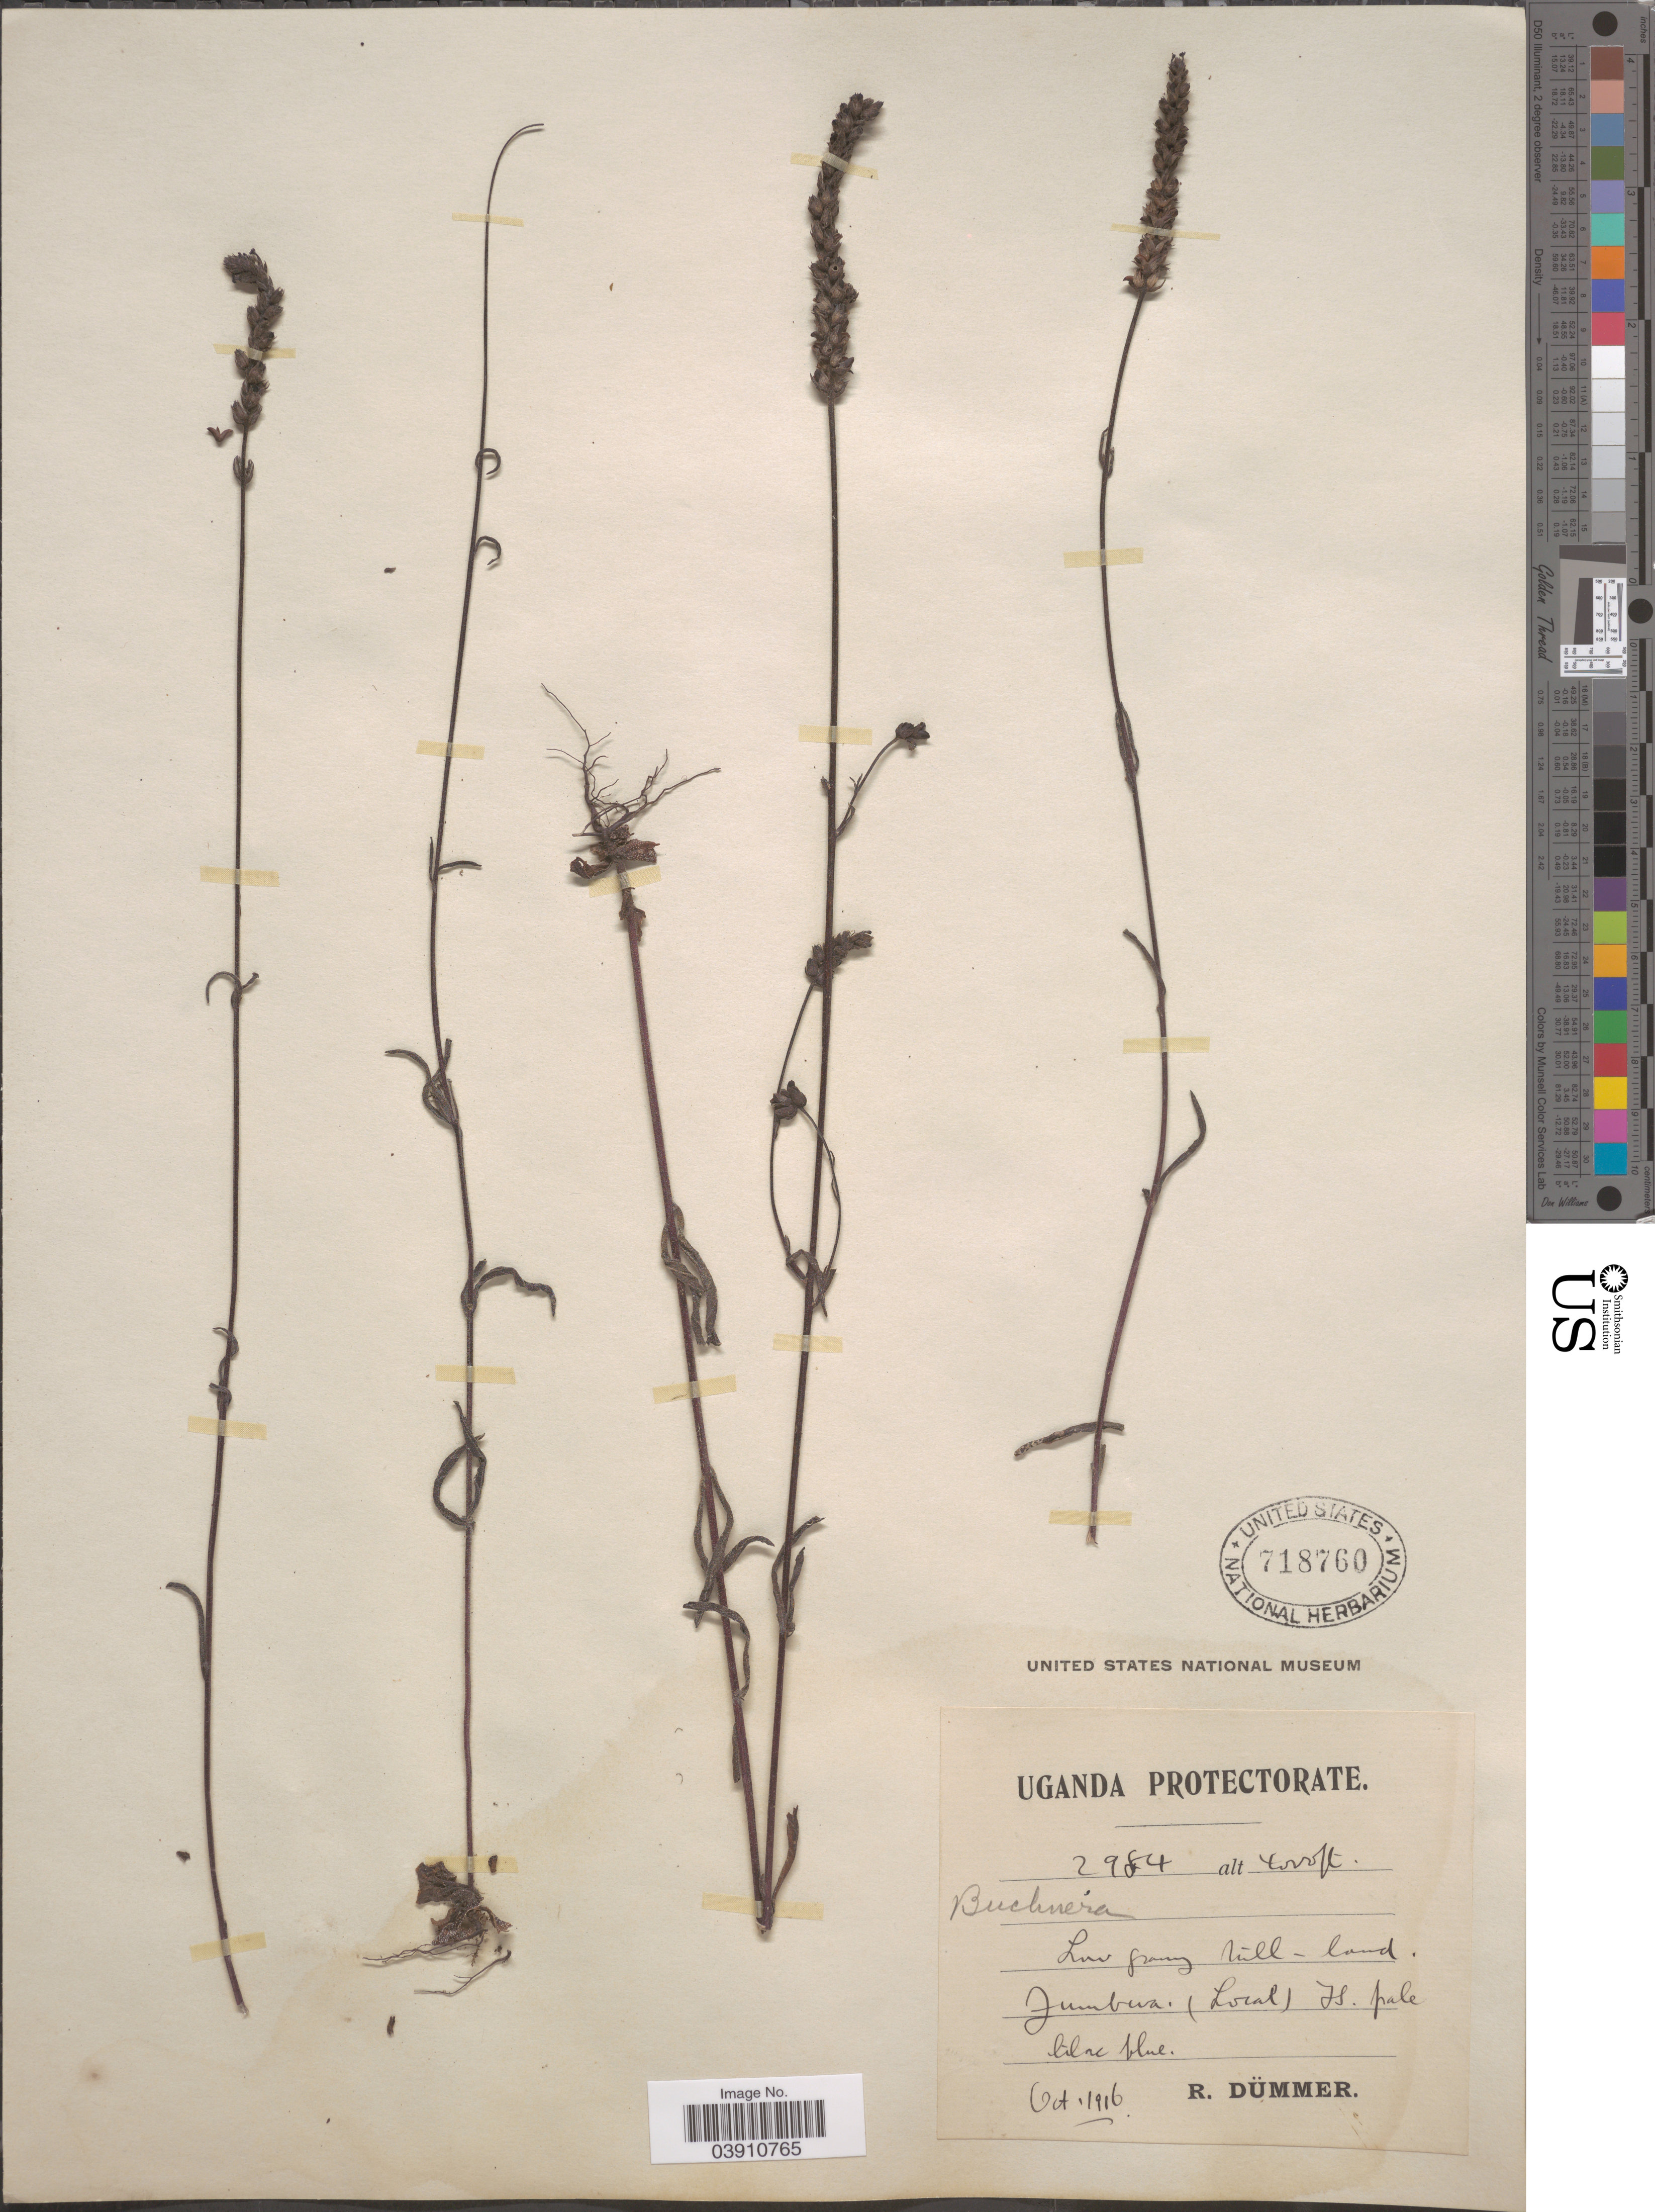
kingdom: Plantae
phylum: Tracheophyta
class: Magnoliopsida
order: Lamiales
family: Orobanchaceae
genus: Buchnera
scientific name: Buchnera sp.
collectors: R. A. Dümmer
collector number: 2984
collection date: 1916-10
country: Uganda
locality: Uganda Protectorate. Fumbya.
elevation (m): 1219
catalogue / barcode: US 718760